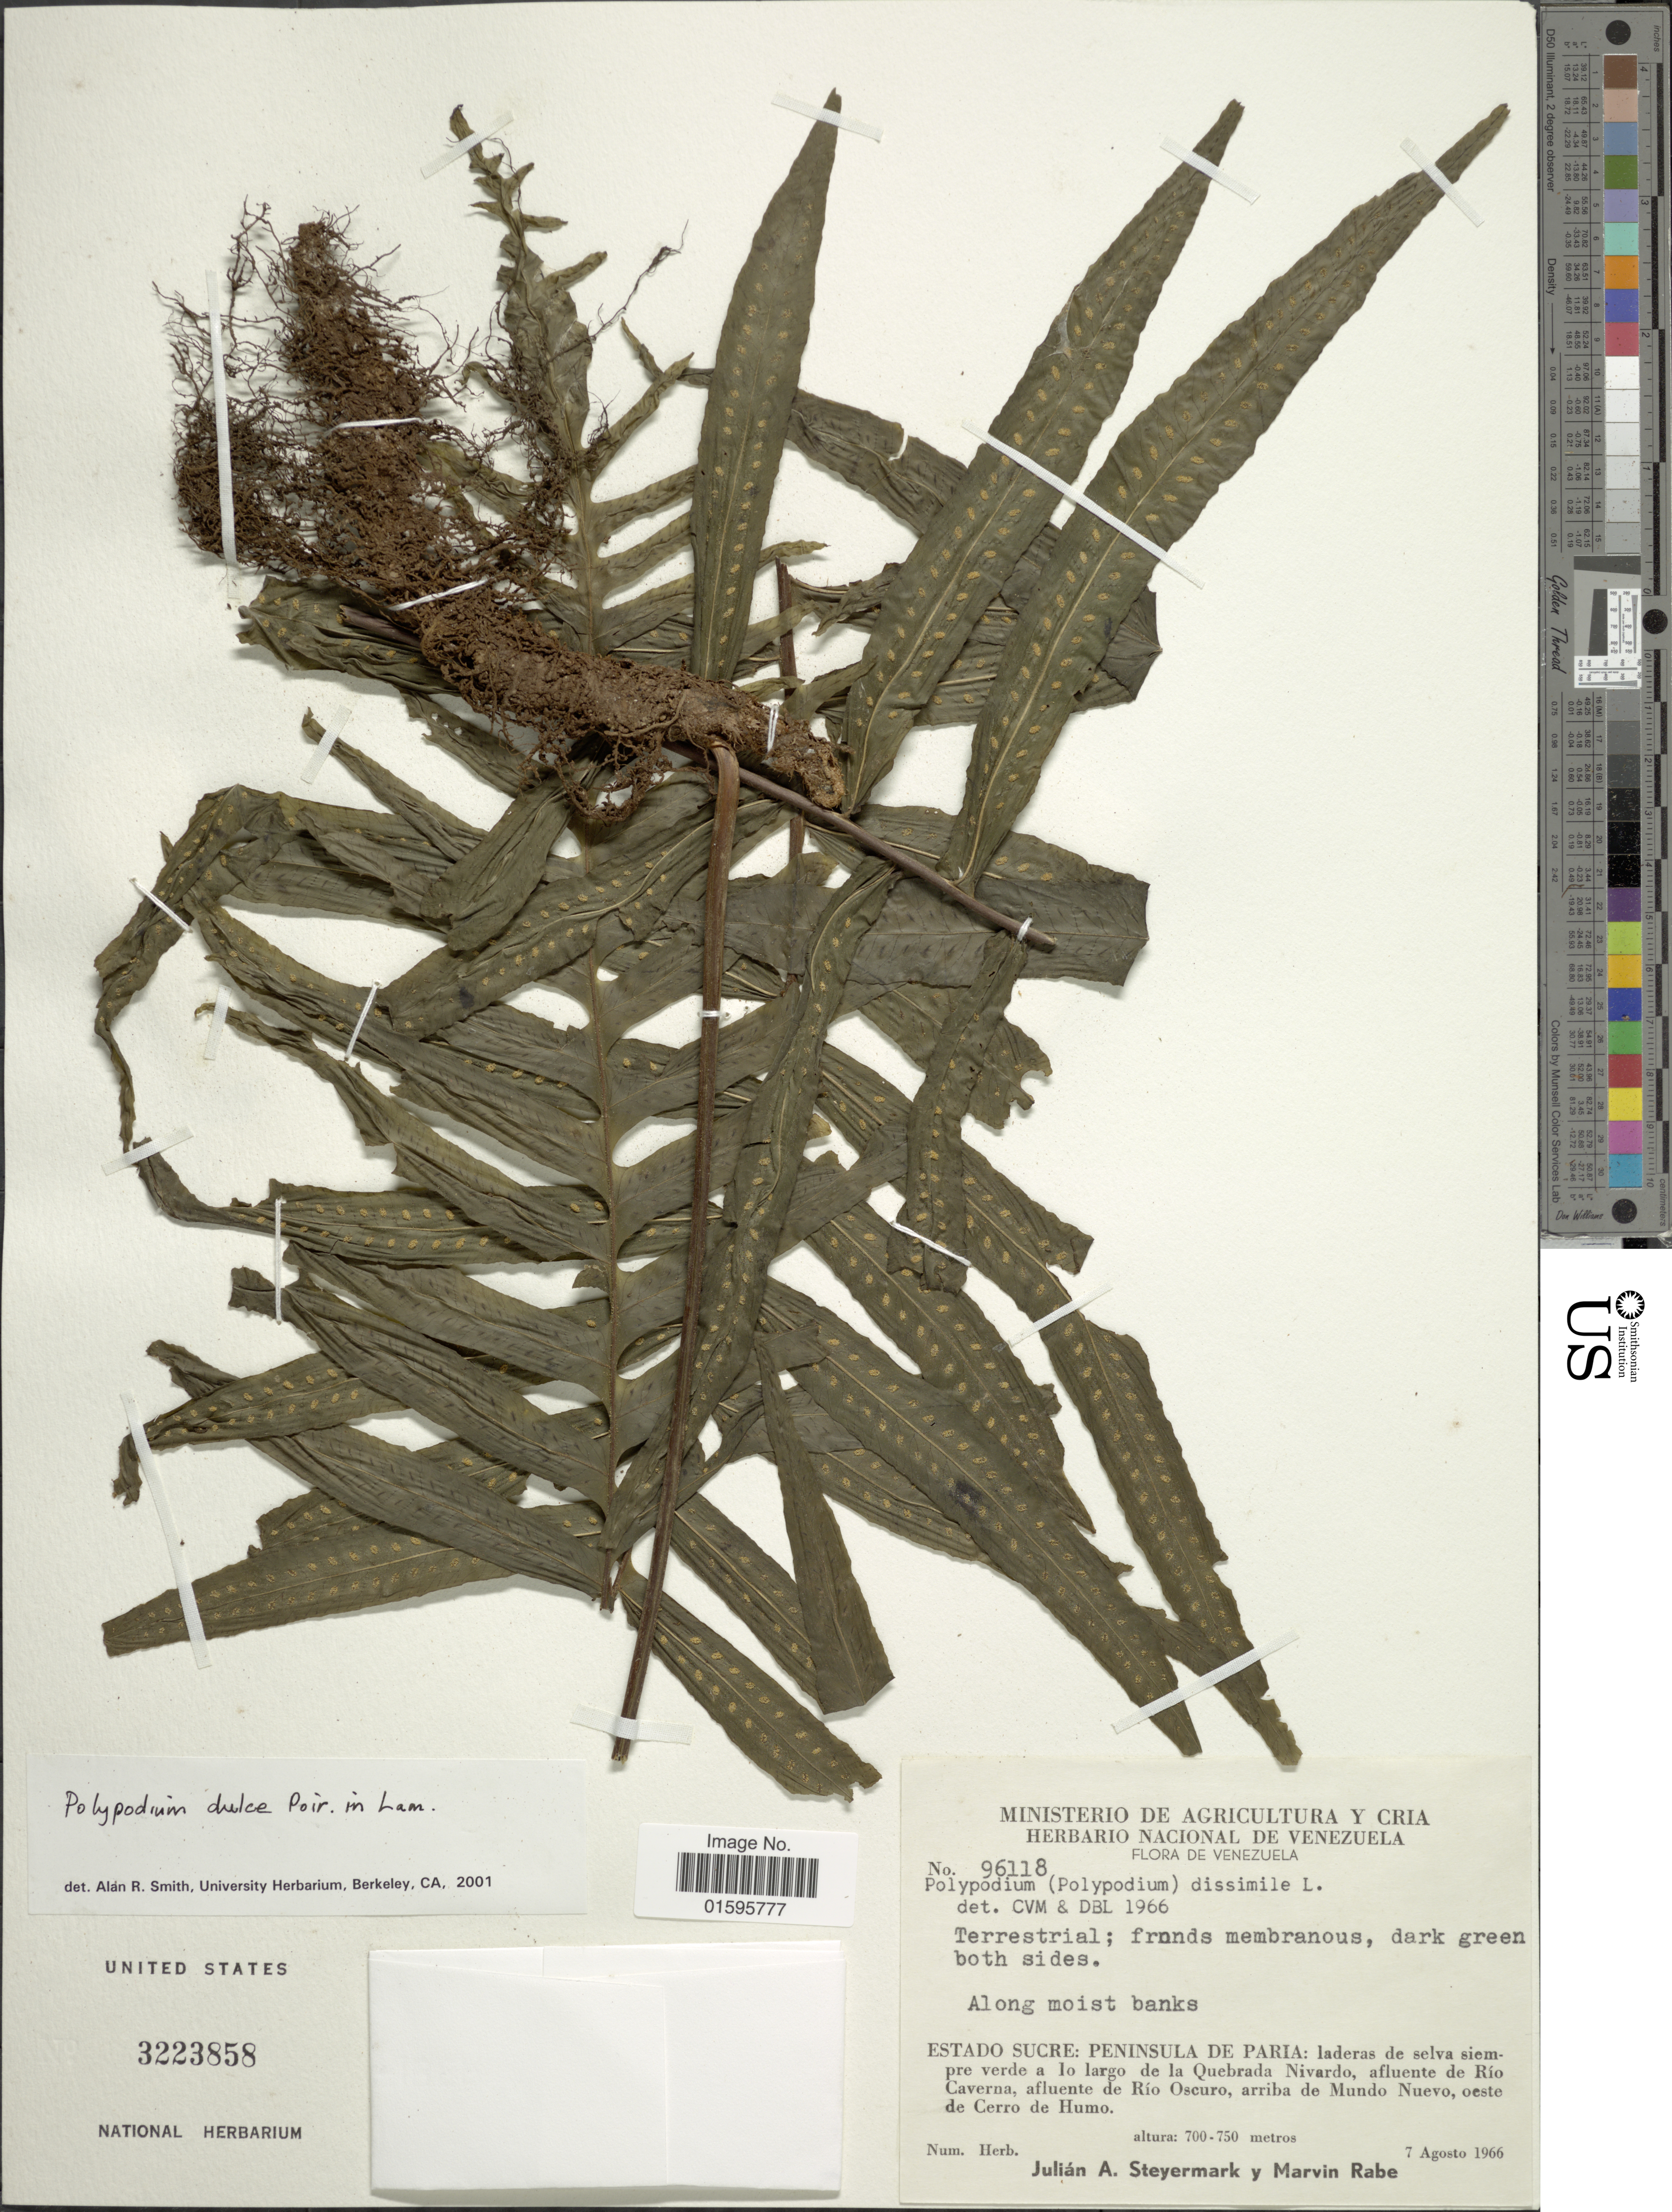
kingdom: Plantae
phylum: Tracheophyta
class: Polypodiopsida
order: Polypodiales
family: Polypodiaceae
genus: Polypodium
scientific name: Polypodium dulce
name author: Poir.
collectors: J. Steyermark & M. Rabe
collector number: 96118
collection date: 1966-08-07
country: Venezuela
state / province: Sucre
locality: Estado Sucre: Peninsula de Paria: laderas de selva siempre verde a lo largo de la Quebrada Nivardo, afluente de Rio Caverna, afluente de Rio Oscuro, arriba de Mundo Nuevo, oeste de Cerro de Humo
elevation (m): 700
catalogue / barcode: US 3223858